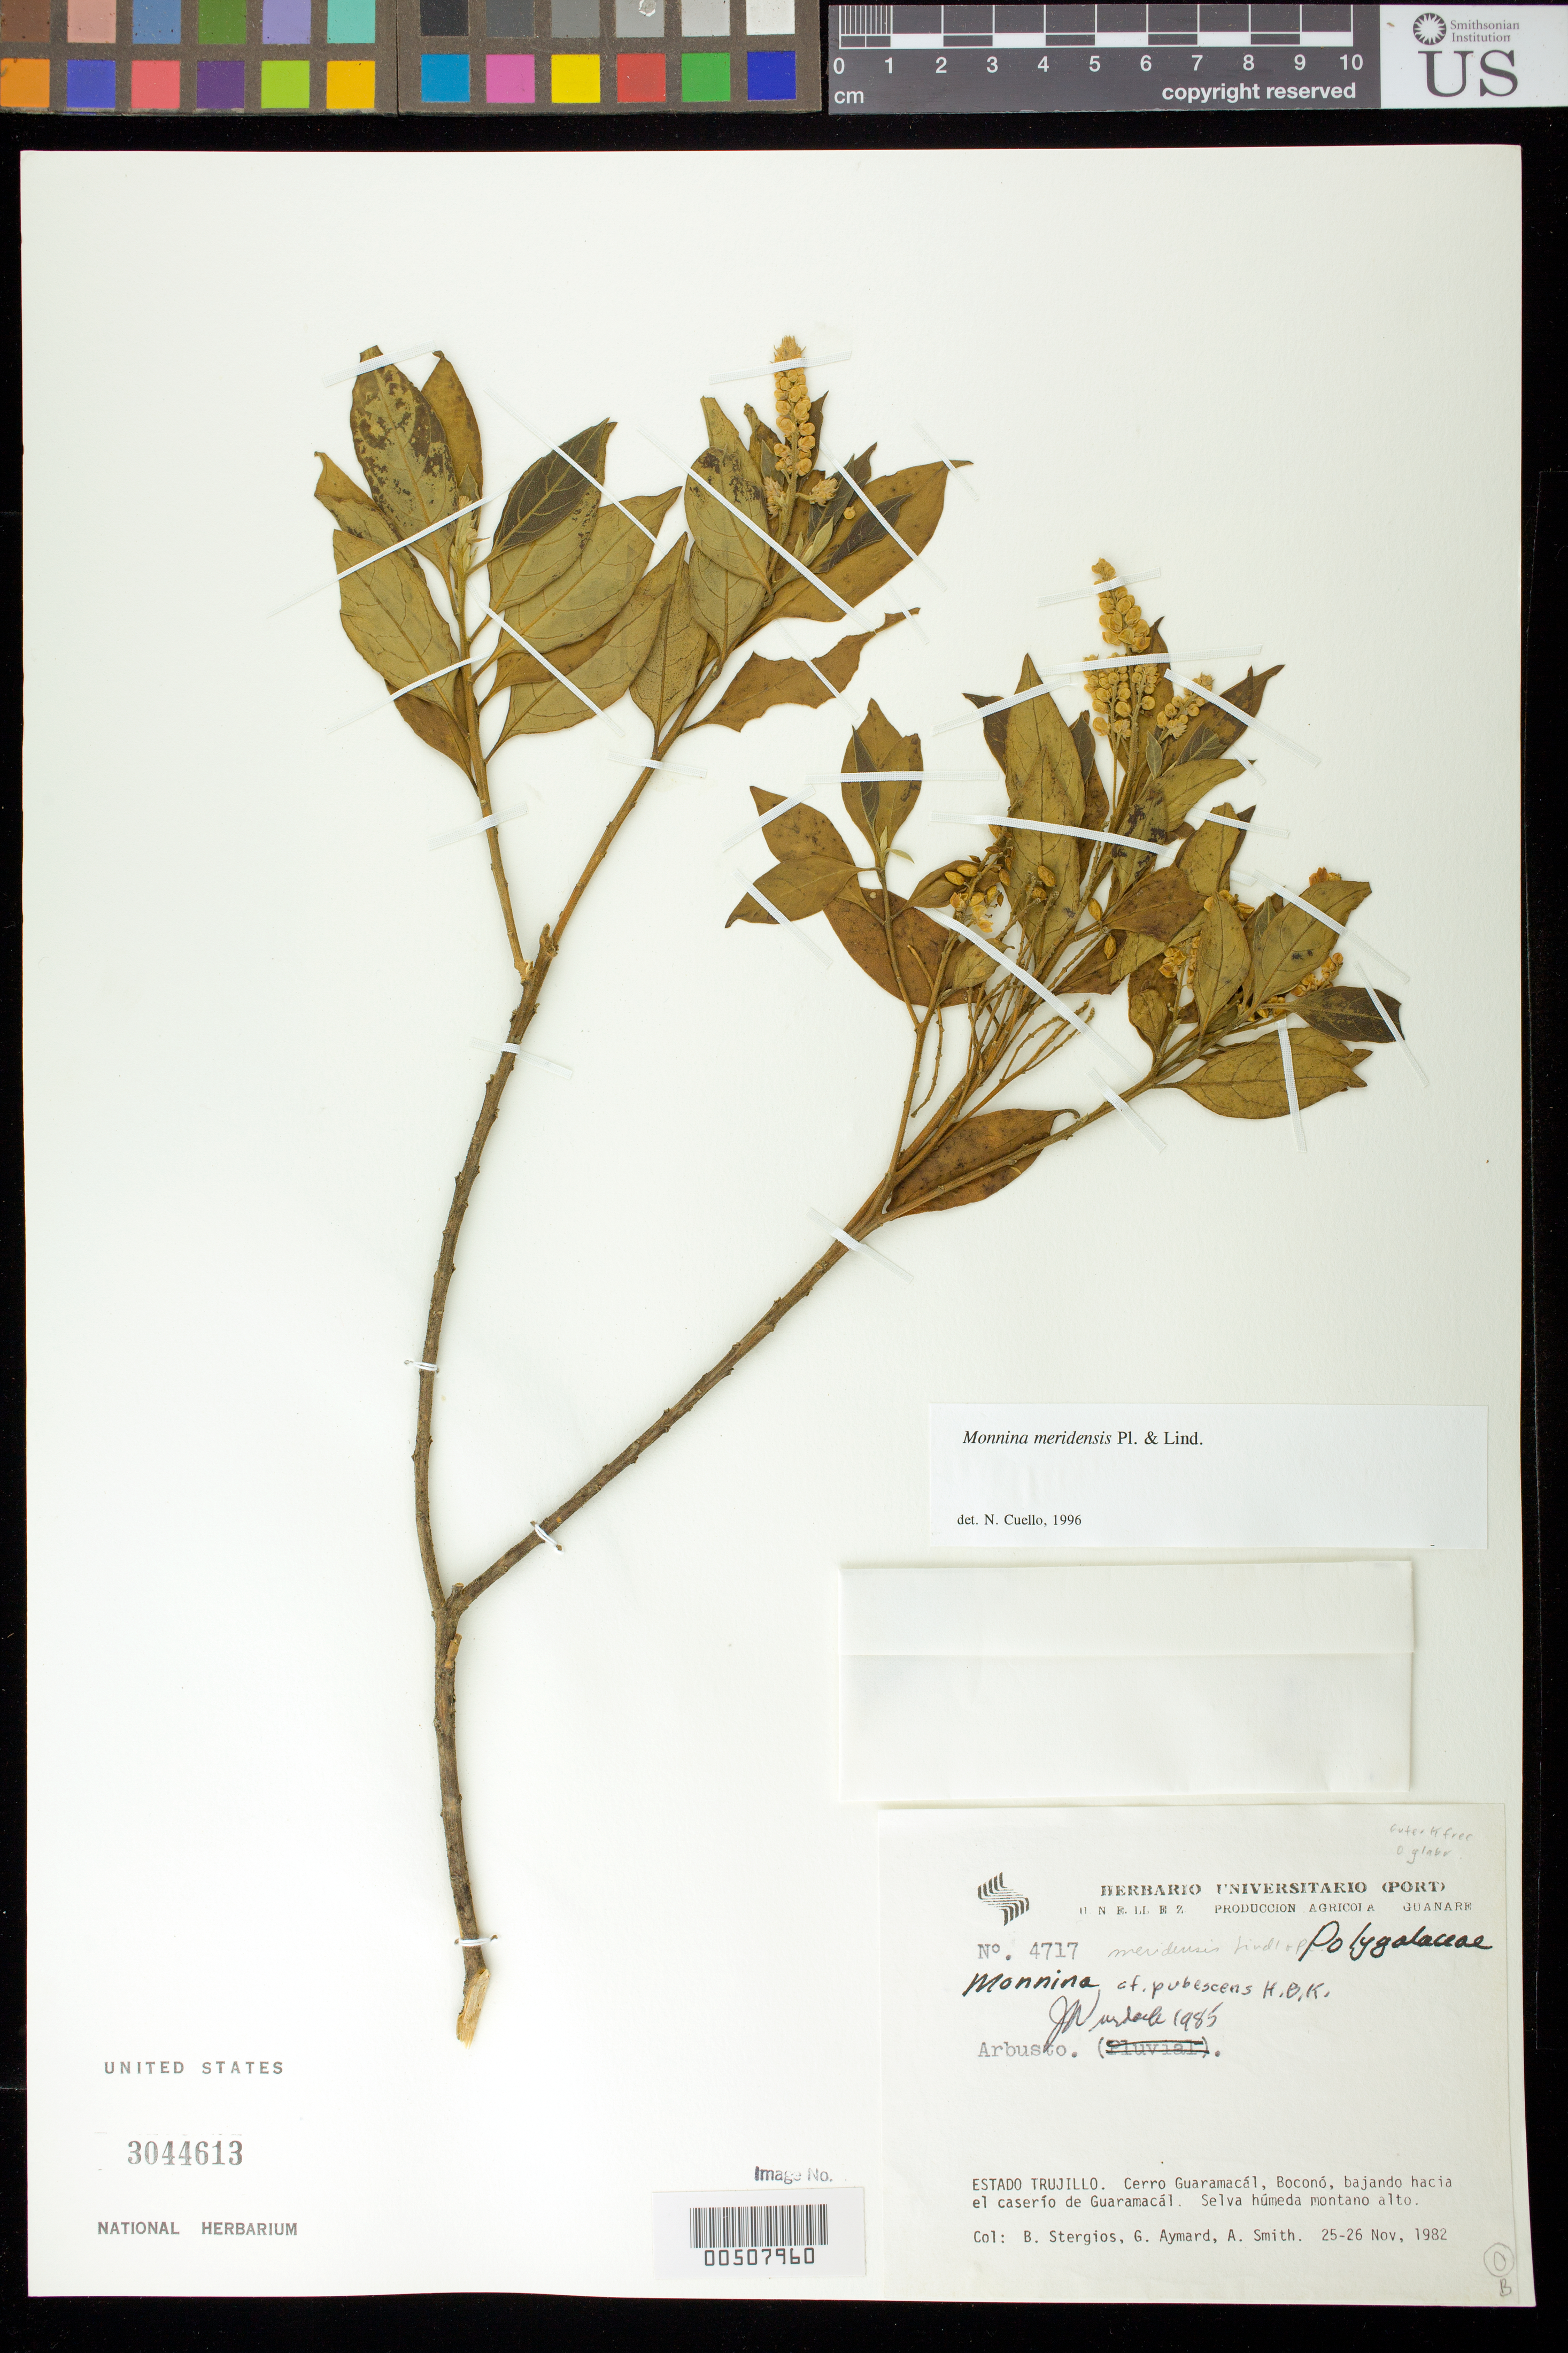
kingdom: Plantae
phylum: Tracheophyta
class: Magnoliopsida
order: Fabales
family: Polygalaceae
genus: Monnina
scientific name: Monnina meridensis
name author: Planch. & B.L. Linden ex Wedd.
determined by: Cuello, Nidia L.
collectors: B. G. Stergios, G. A. Aymard & A. Smith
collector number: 4717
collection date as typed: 25 Nov 1982 to 26 Nov 1982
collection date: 1982-11-25/1982-11-26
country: Venezuela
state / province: Trujillo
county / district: Boconó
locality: Cerro Guaramacál, bajando hacia el caserío de Guaramacál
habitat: Selva húmeda montano alto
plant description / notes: PORT, US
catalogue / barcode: US 3044613